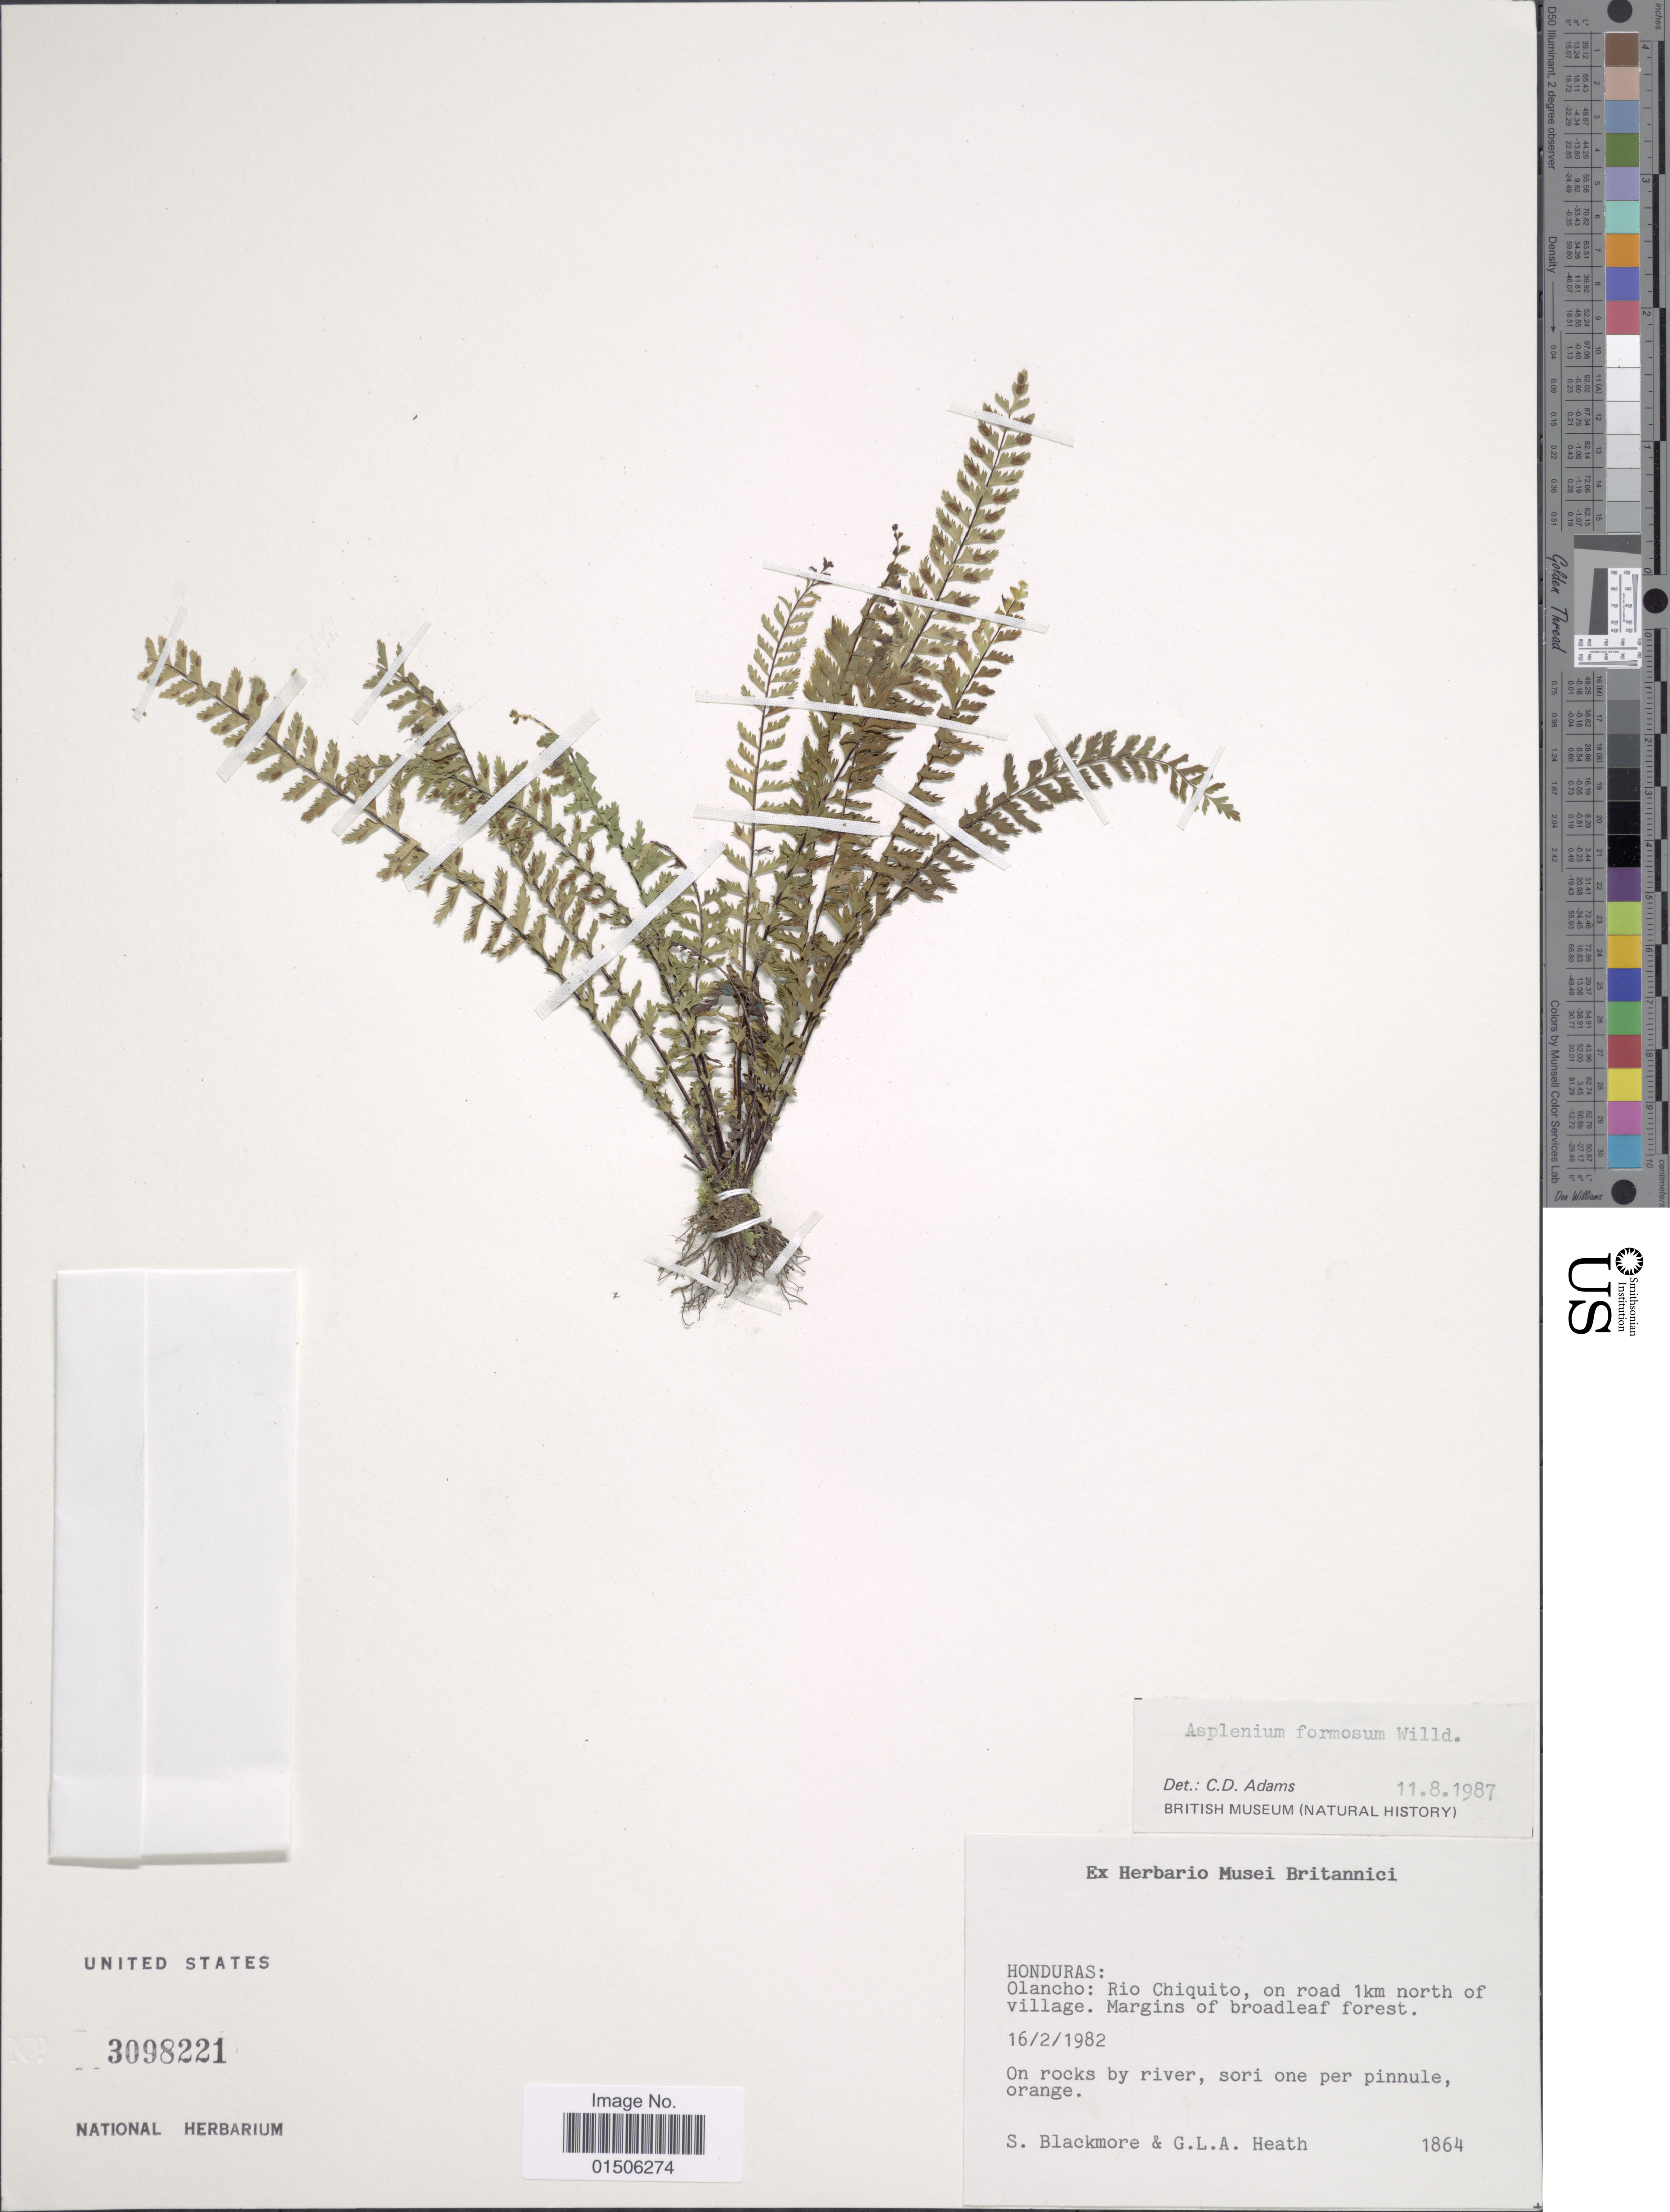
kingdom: Plantae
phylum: Tracheophyta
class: Polypodiopsida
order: Polypodiales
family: Aspleniaceae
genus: Asplenium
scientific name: Asplenium formosum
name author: Willd.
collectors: S. Blackmore & G. Heath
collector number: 1864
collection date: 1982-02-16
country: Honduras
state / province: Olancho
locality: Rio Chiquito, on road 1km north of village. Margins of broadleaf forest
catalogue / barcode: US 3098221